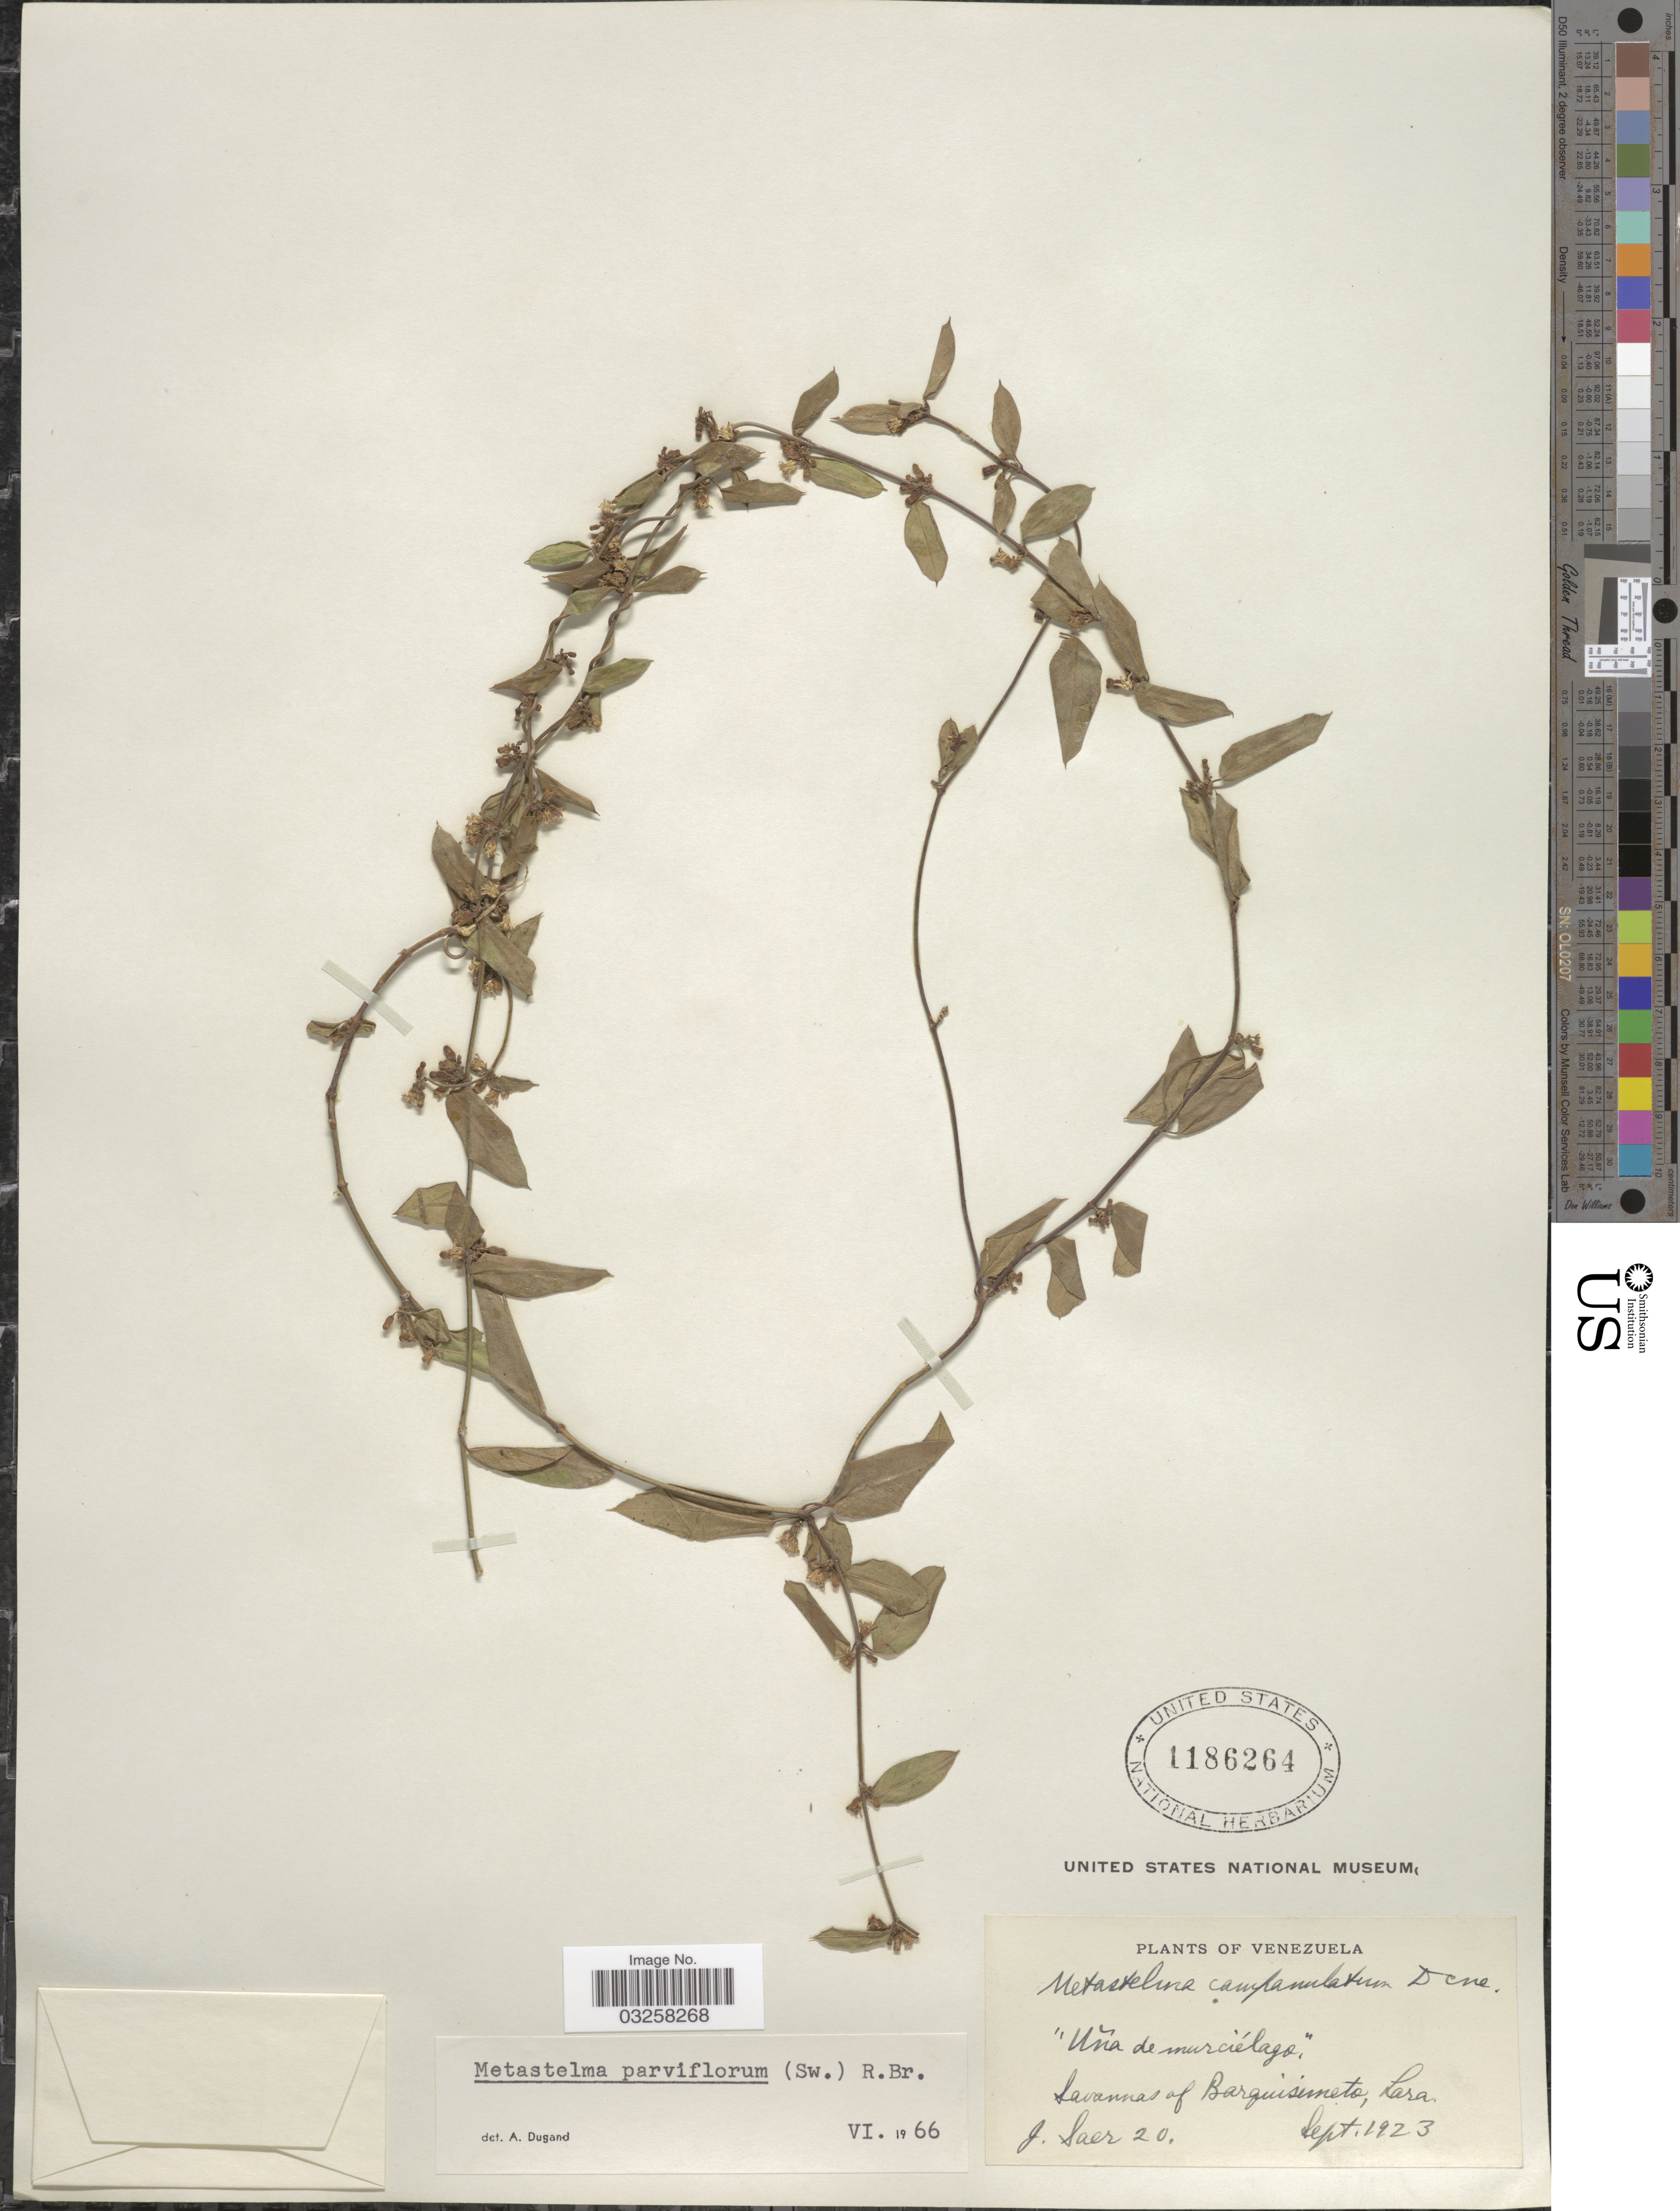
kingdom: Plantae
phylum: Tracheophyta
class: Magnoliopsida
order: Gentianales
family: Apocynaceae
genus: Metastelma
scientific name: Metastelma parviflorum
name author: (Sw.) Schult.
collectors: J. Saer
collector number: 20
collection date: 1923-09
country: Venezuela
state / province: Lara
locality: Savannas of Barquisimeto.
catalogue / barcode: US 1186264